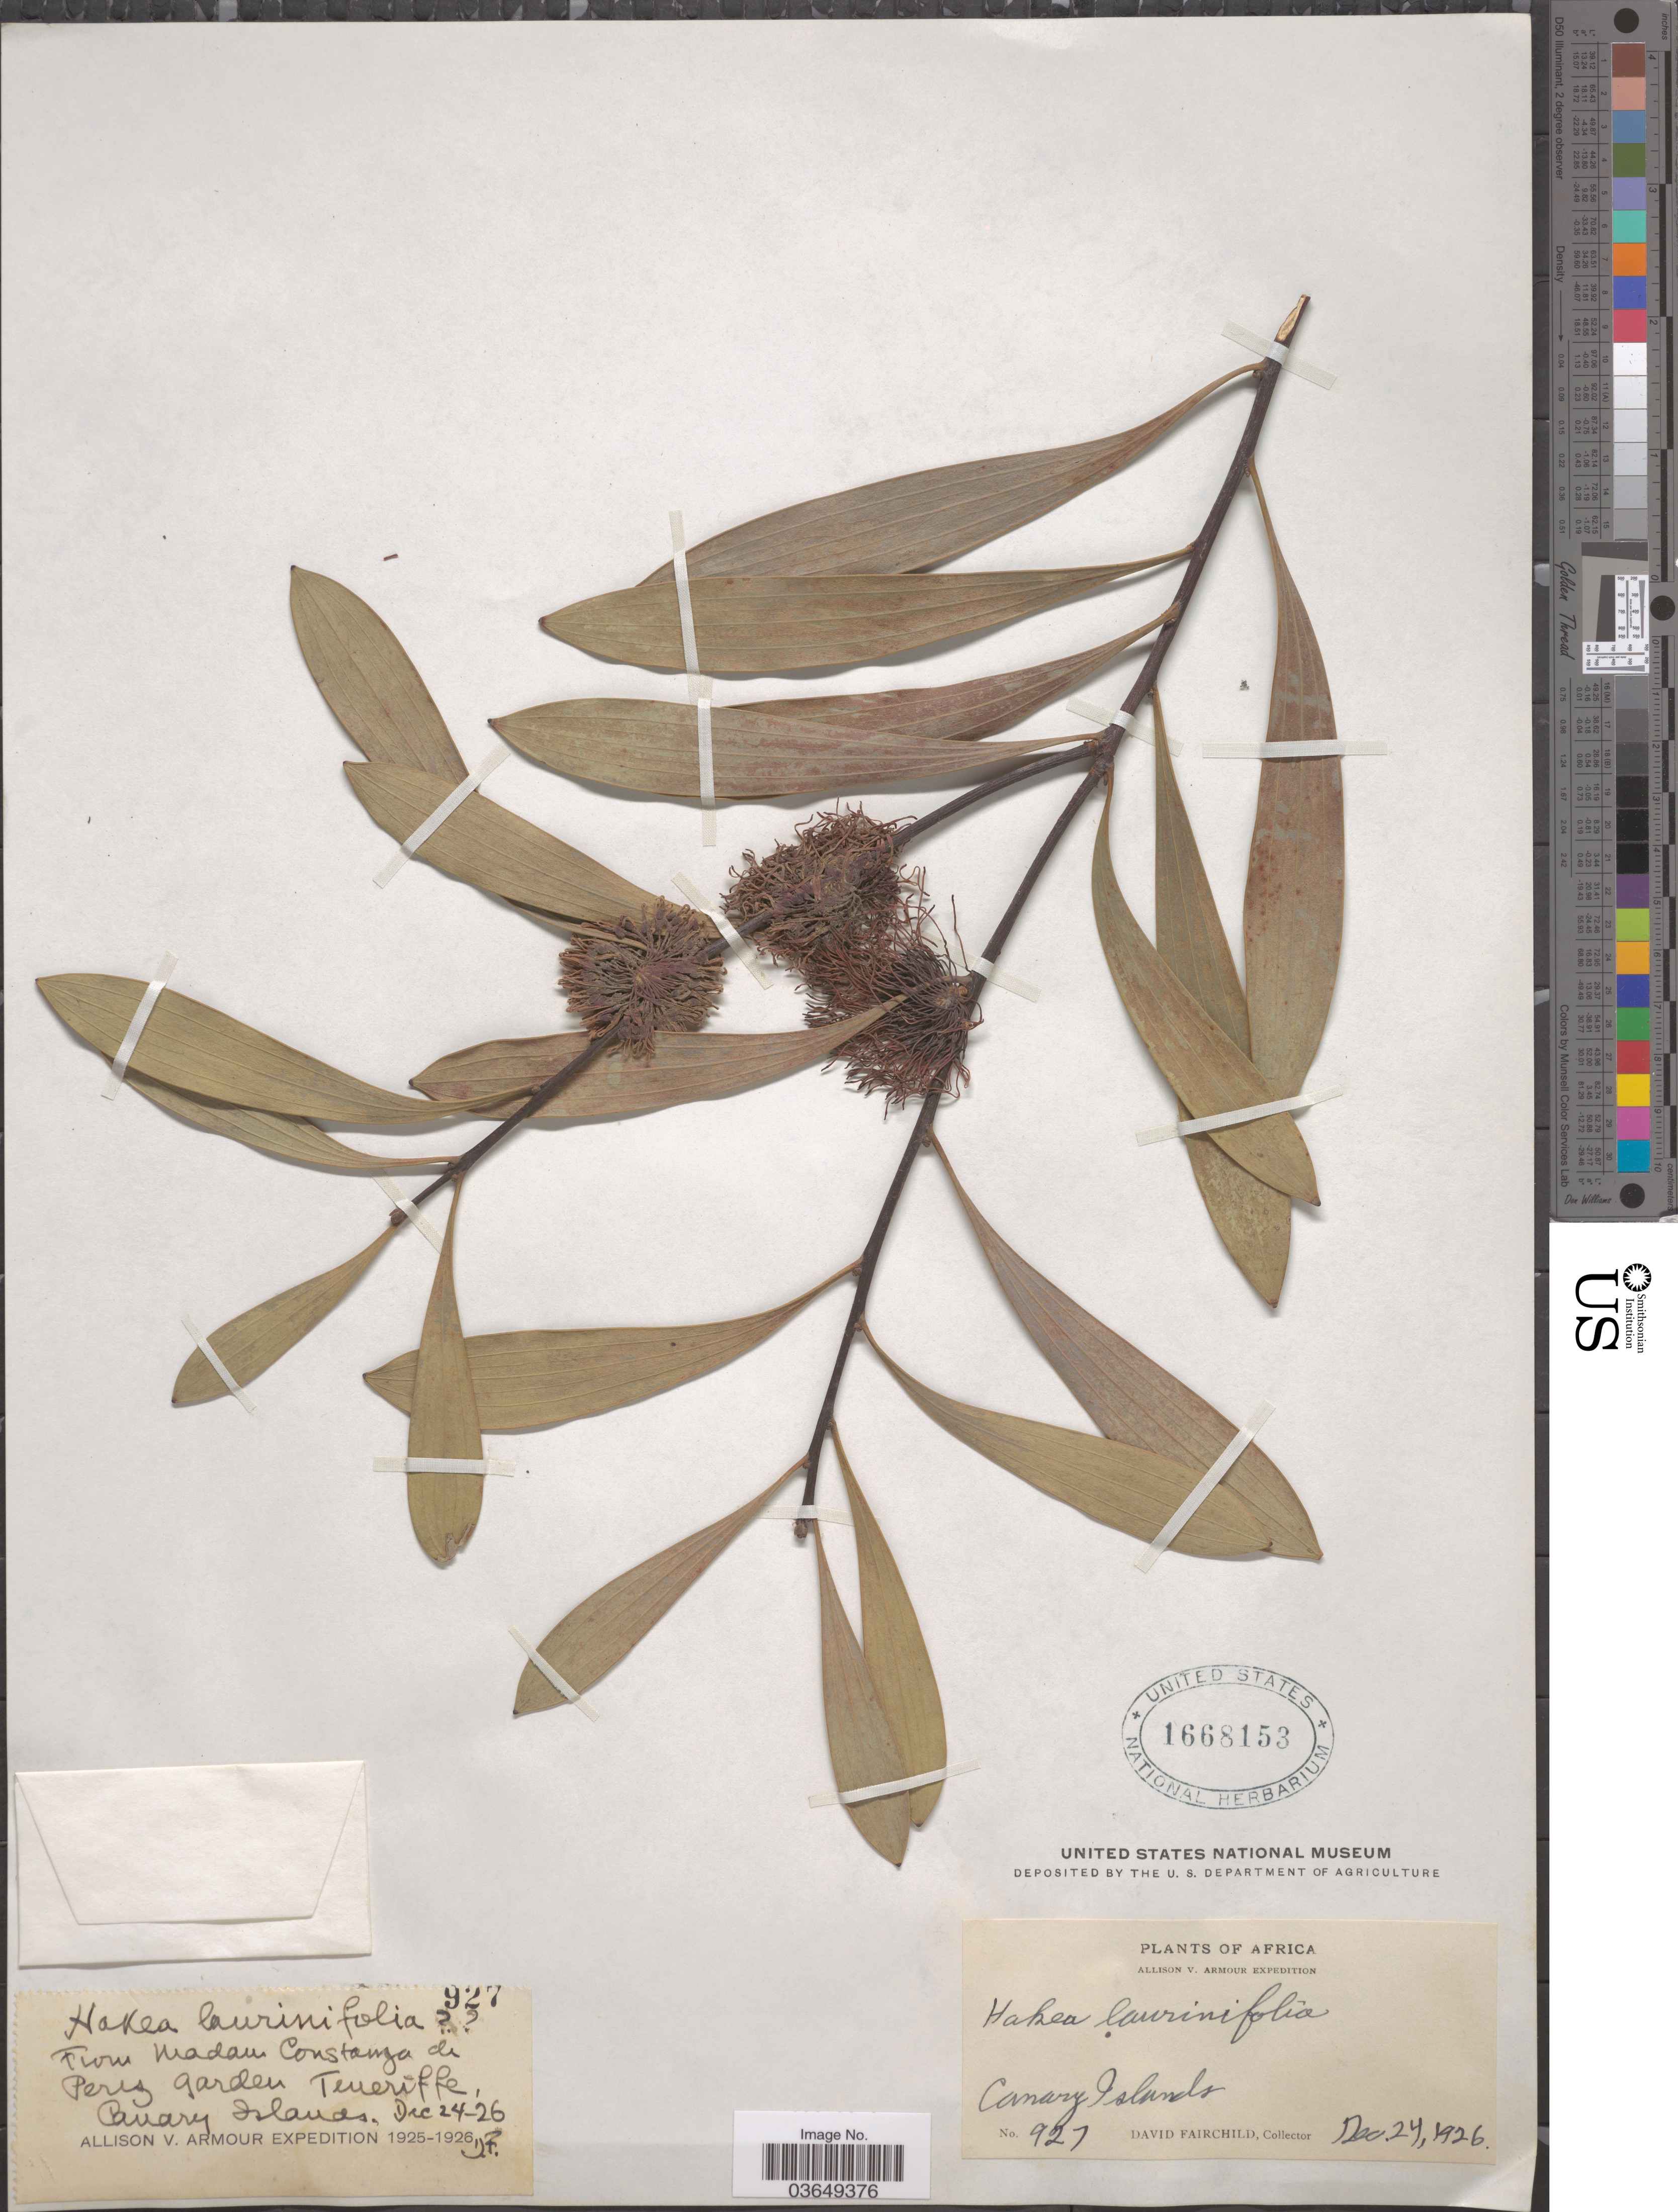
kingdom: Plantae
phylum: Tracheophyta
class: Magnoliopsida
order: Proteales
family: Proteaceae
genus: Hakea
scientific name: Hakea laurina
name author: R. Br.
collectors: D. Fairchild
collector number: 927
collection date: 1926-12-24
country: Spain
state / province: Canarias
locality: From Madam Constanza de Perez Garden Teneriffe, Canary Islands.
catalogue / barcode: US 1668153